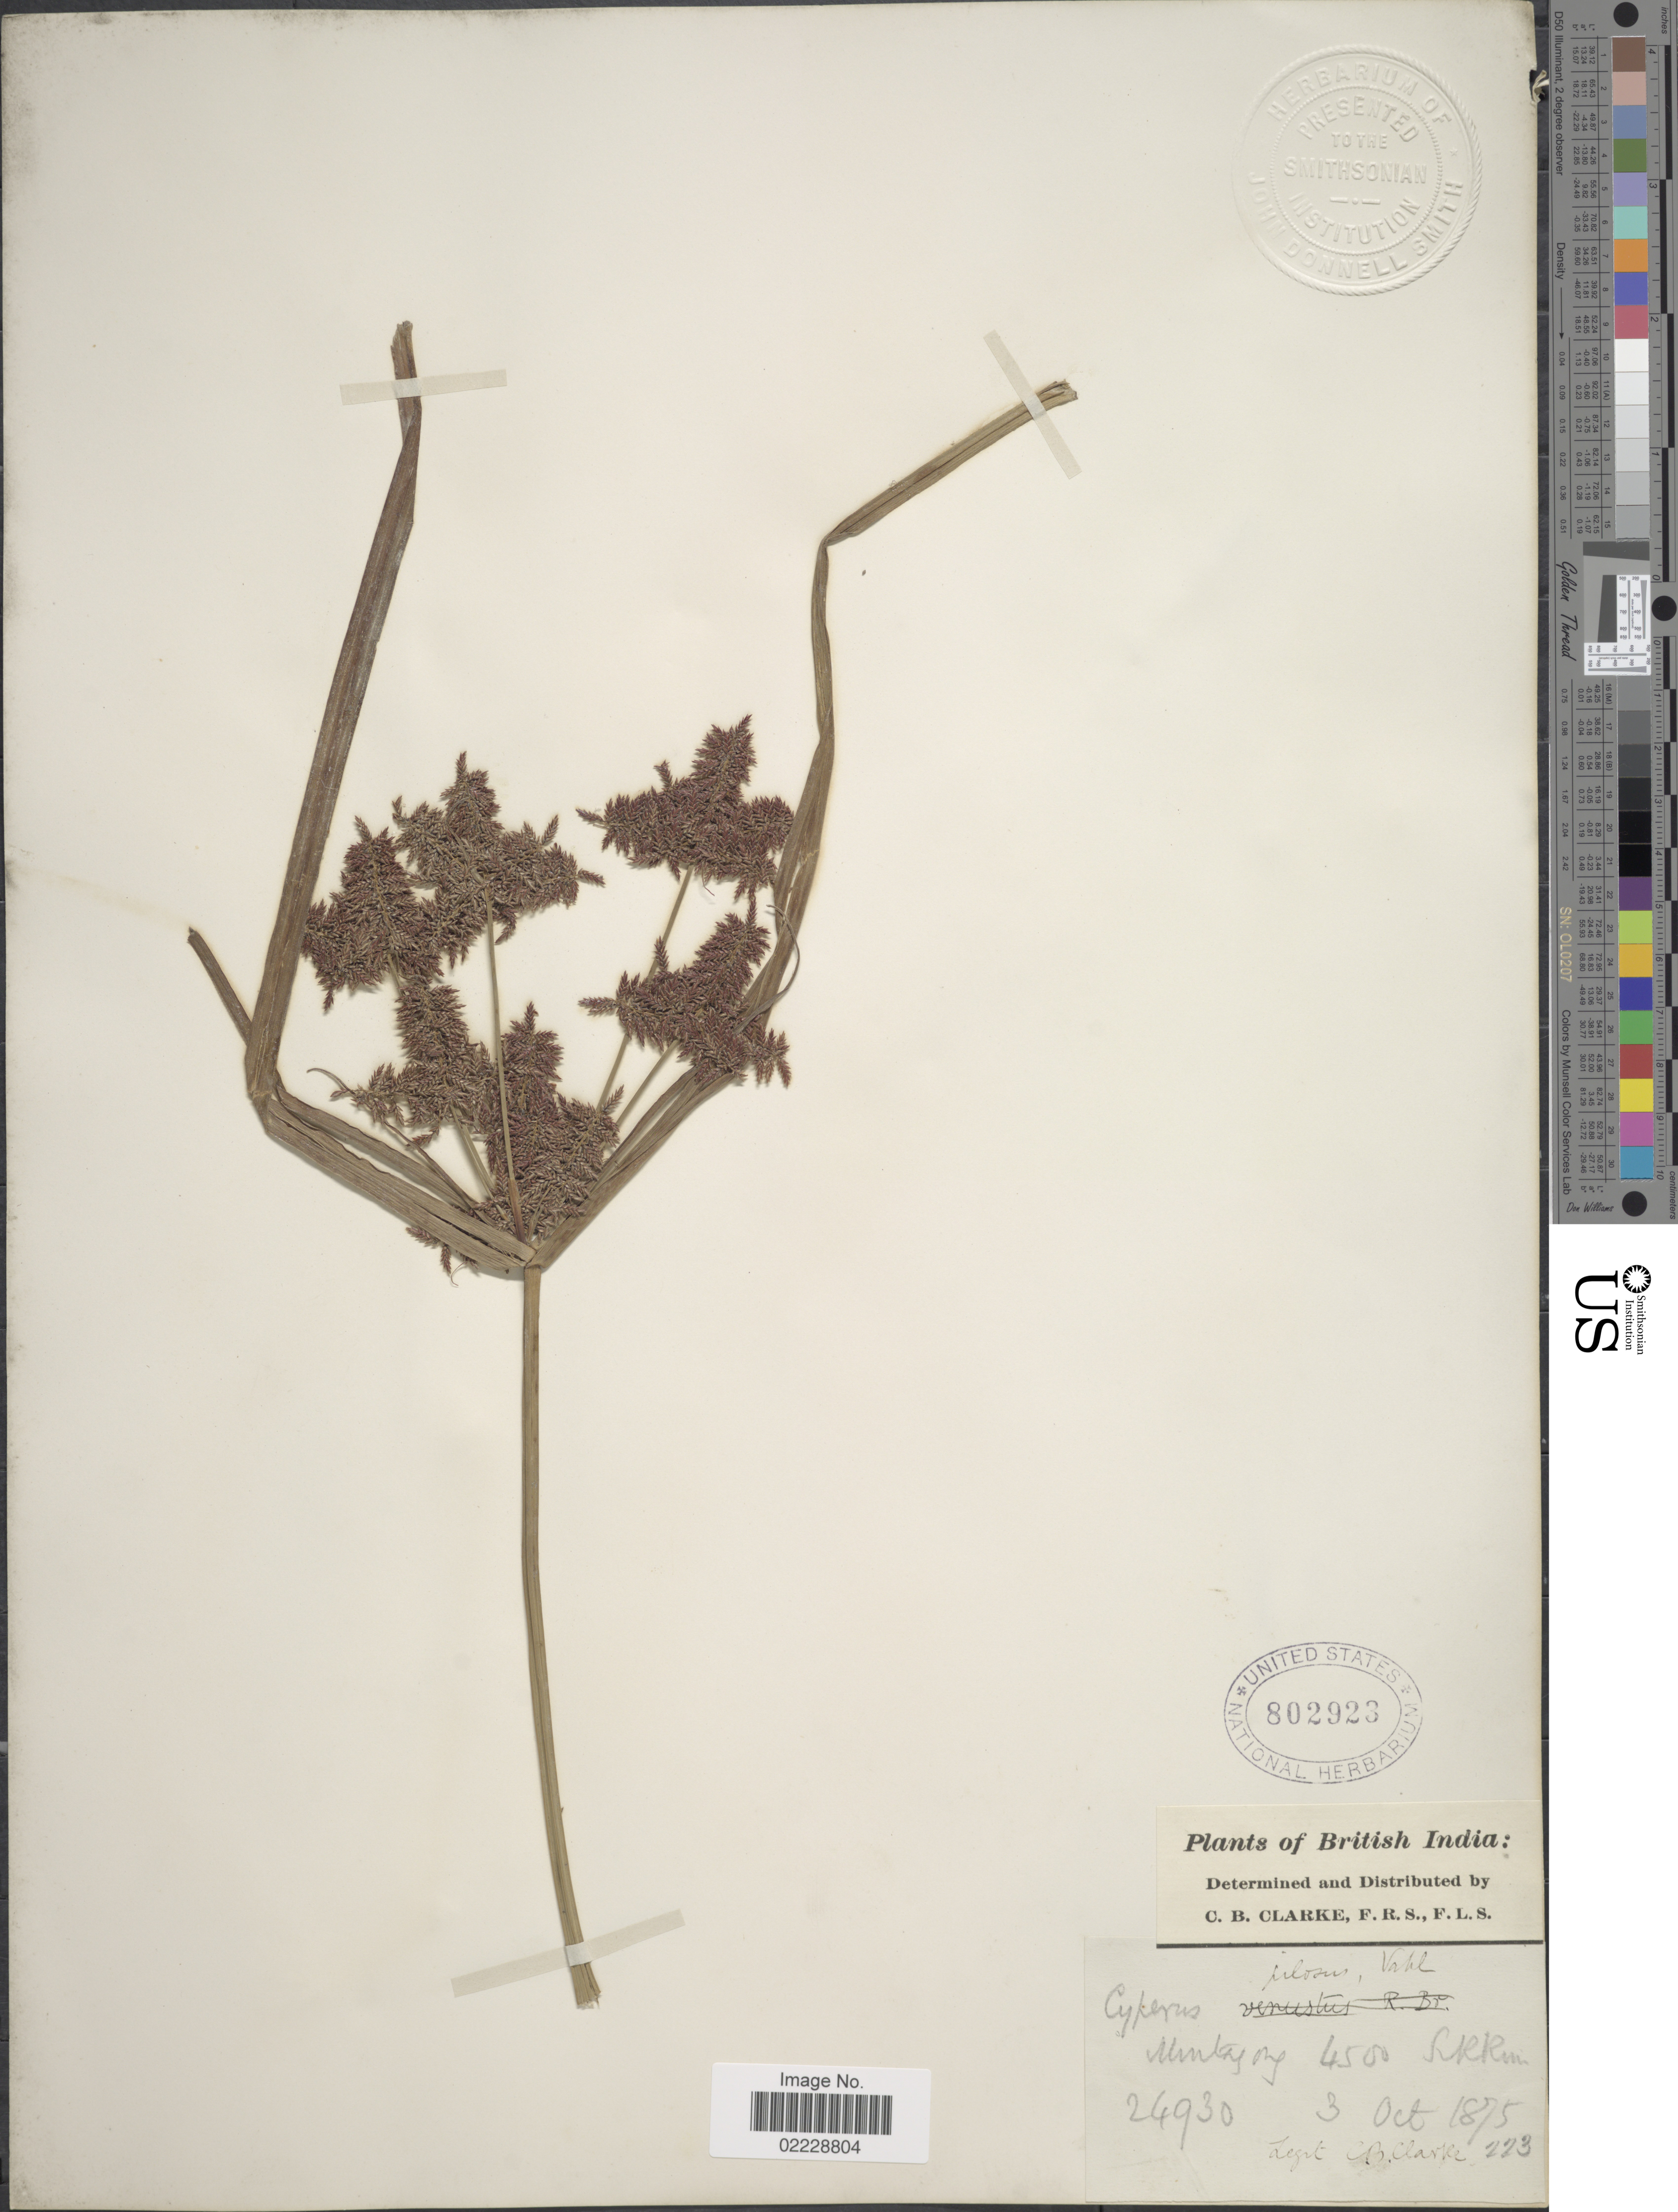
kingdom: Plantae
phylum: Tracheophyta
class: Liliopsida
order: Poales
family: Cyperaceae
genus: Cyperus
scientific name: Cyperus pilosus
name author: Vahl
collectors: C. B. Clarke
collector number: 24930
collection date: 1875-10-03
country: India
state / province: Sikkim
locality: Montagong [interpreted] British India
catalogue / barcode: US 802923